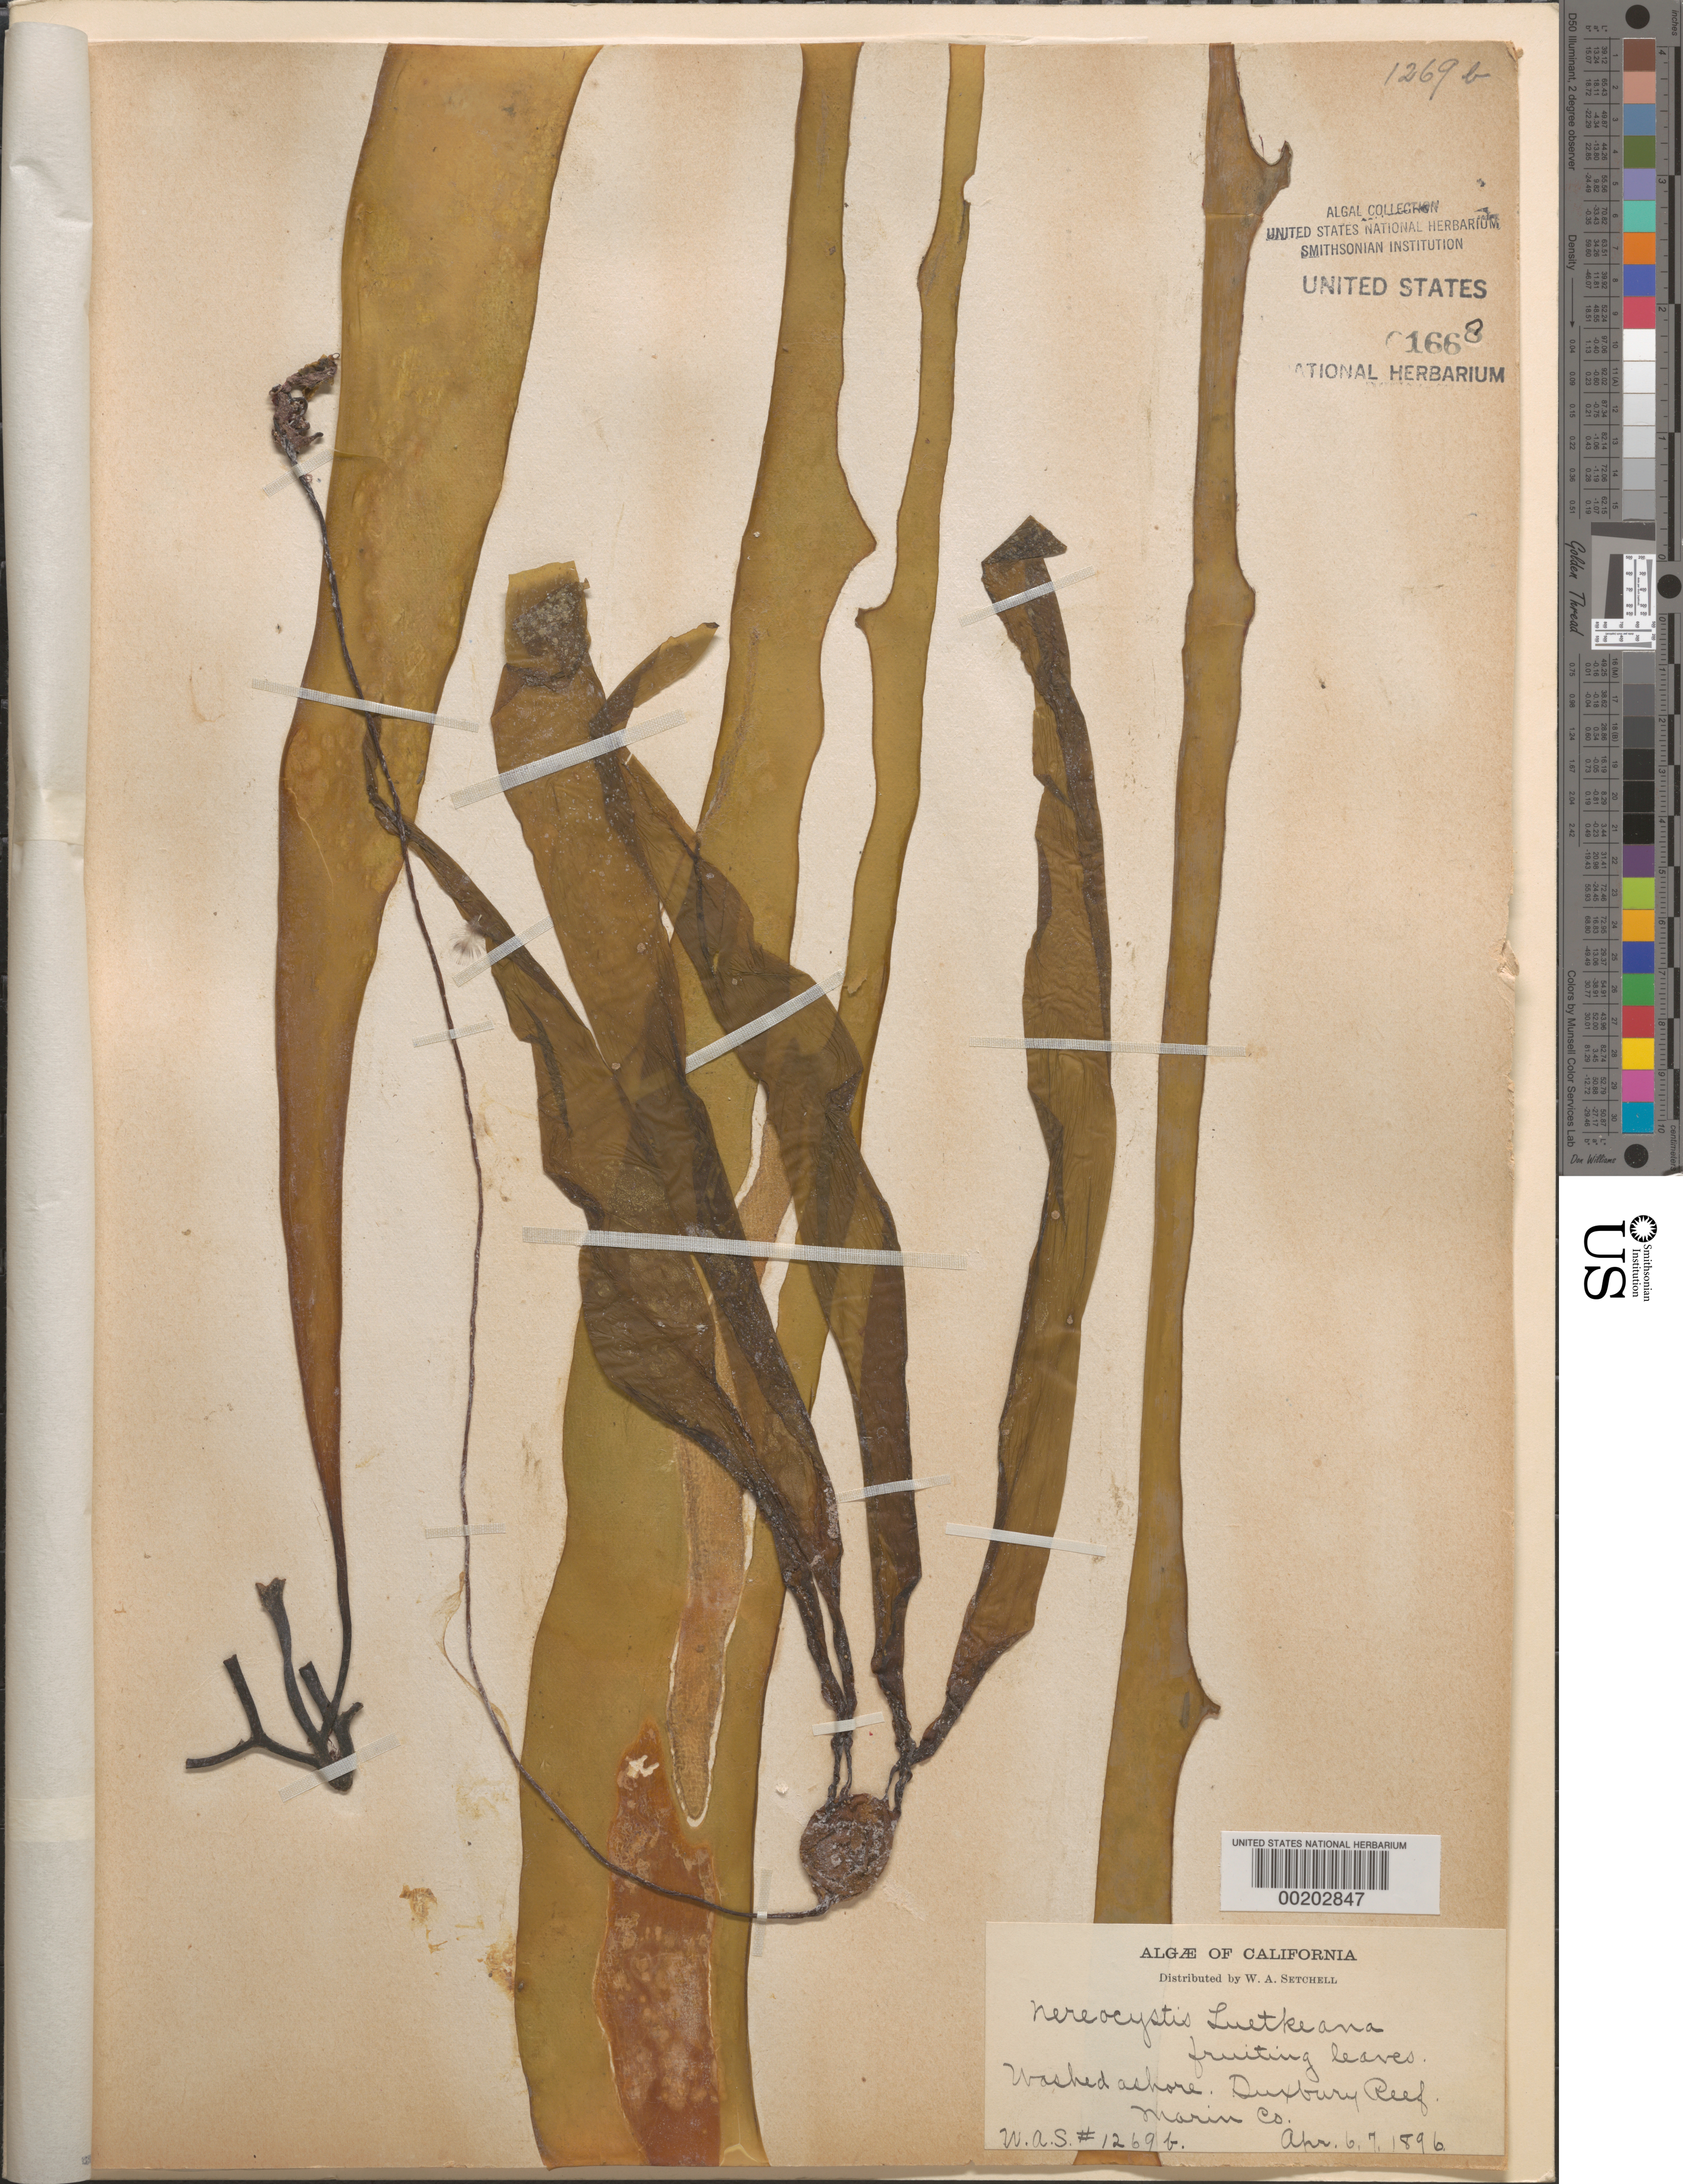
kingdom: Chromista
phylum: Ochrophyta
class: Phaeophyceae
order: Laminariales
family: Laminariaceae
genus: Nereocystis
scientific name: Nereocystis luetkeana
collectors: W. Setchell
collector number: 1269b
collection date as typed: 06 Apr 1896 TO 07 Apr 1896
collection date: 1896-04-06/1896-04-07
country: United States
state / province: California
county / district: Marin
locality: Duxbury Reef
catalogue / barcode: US 1668